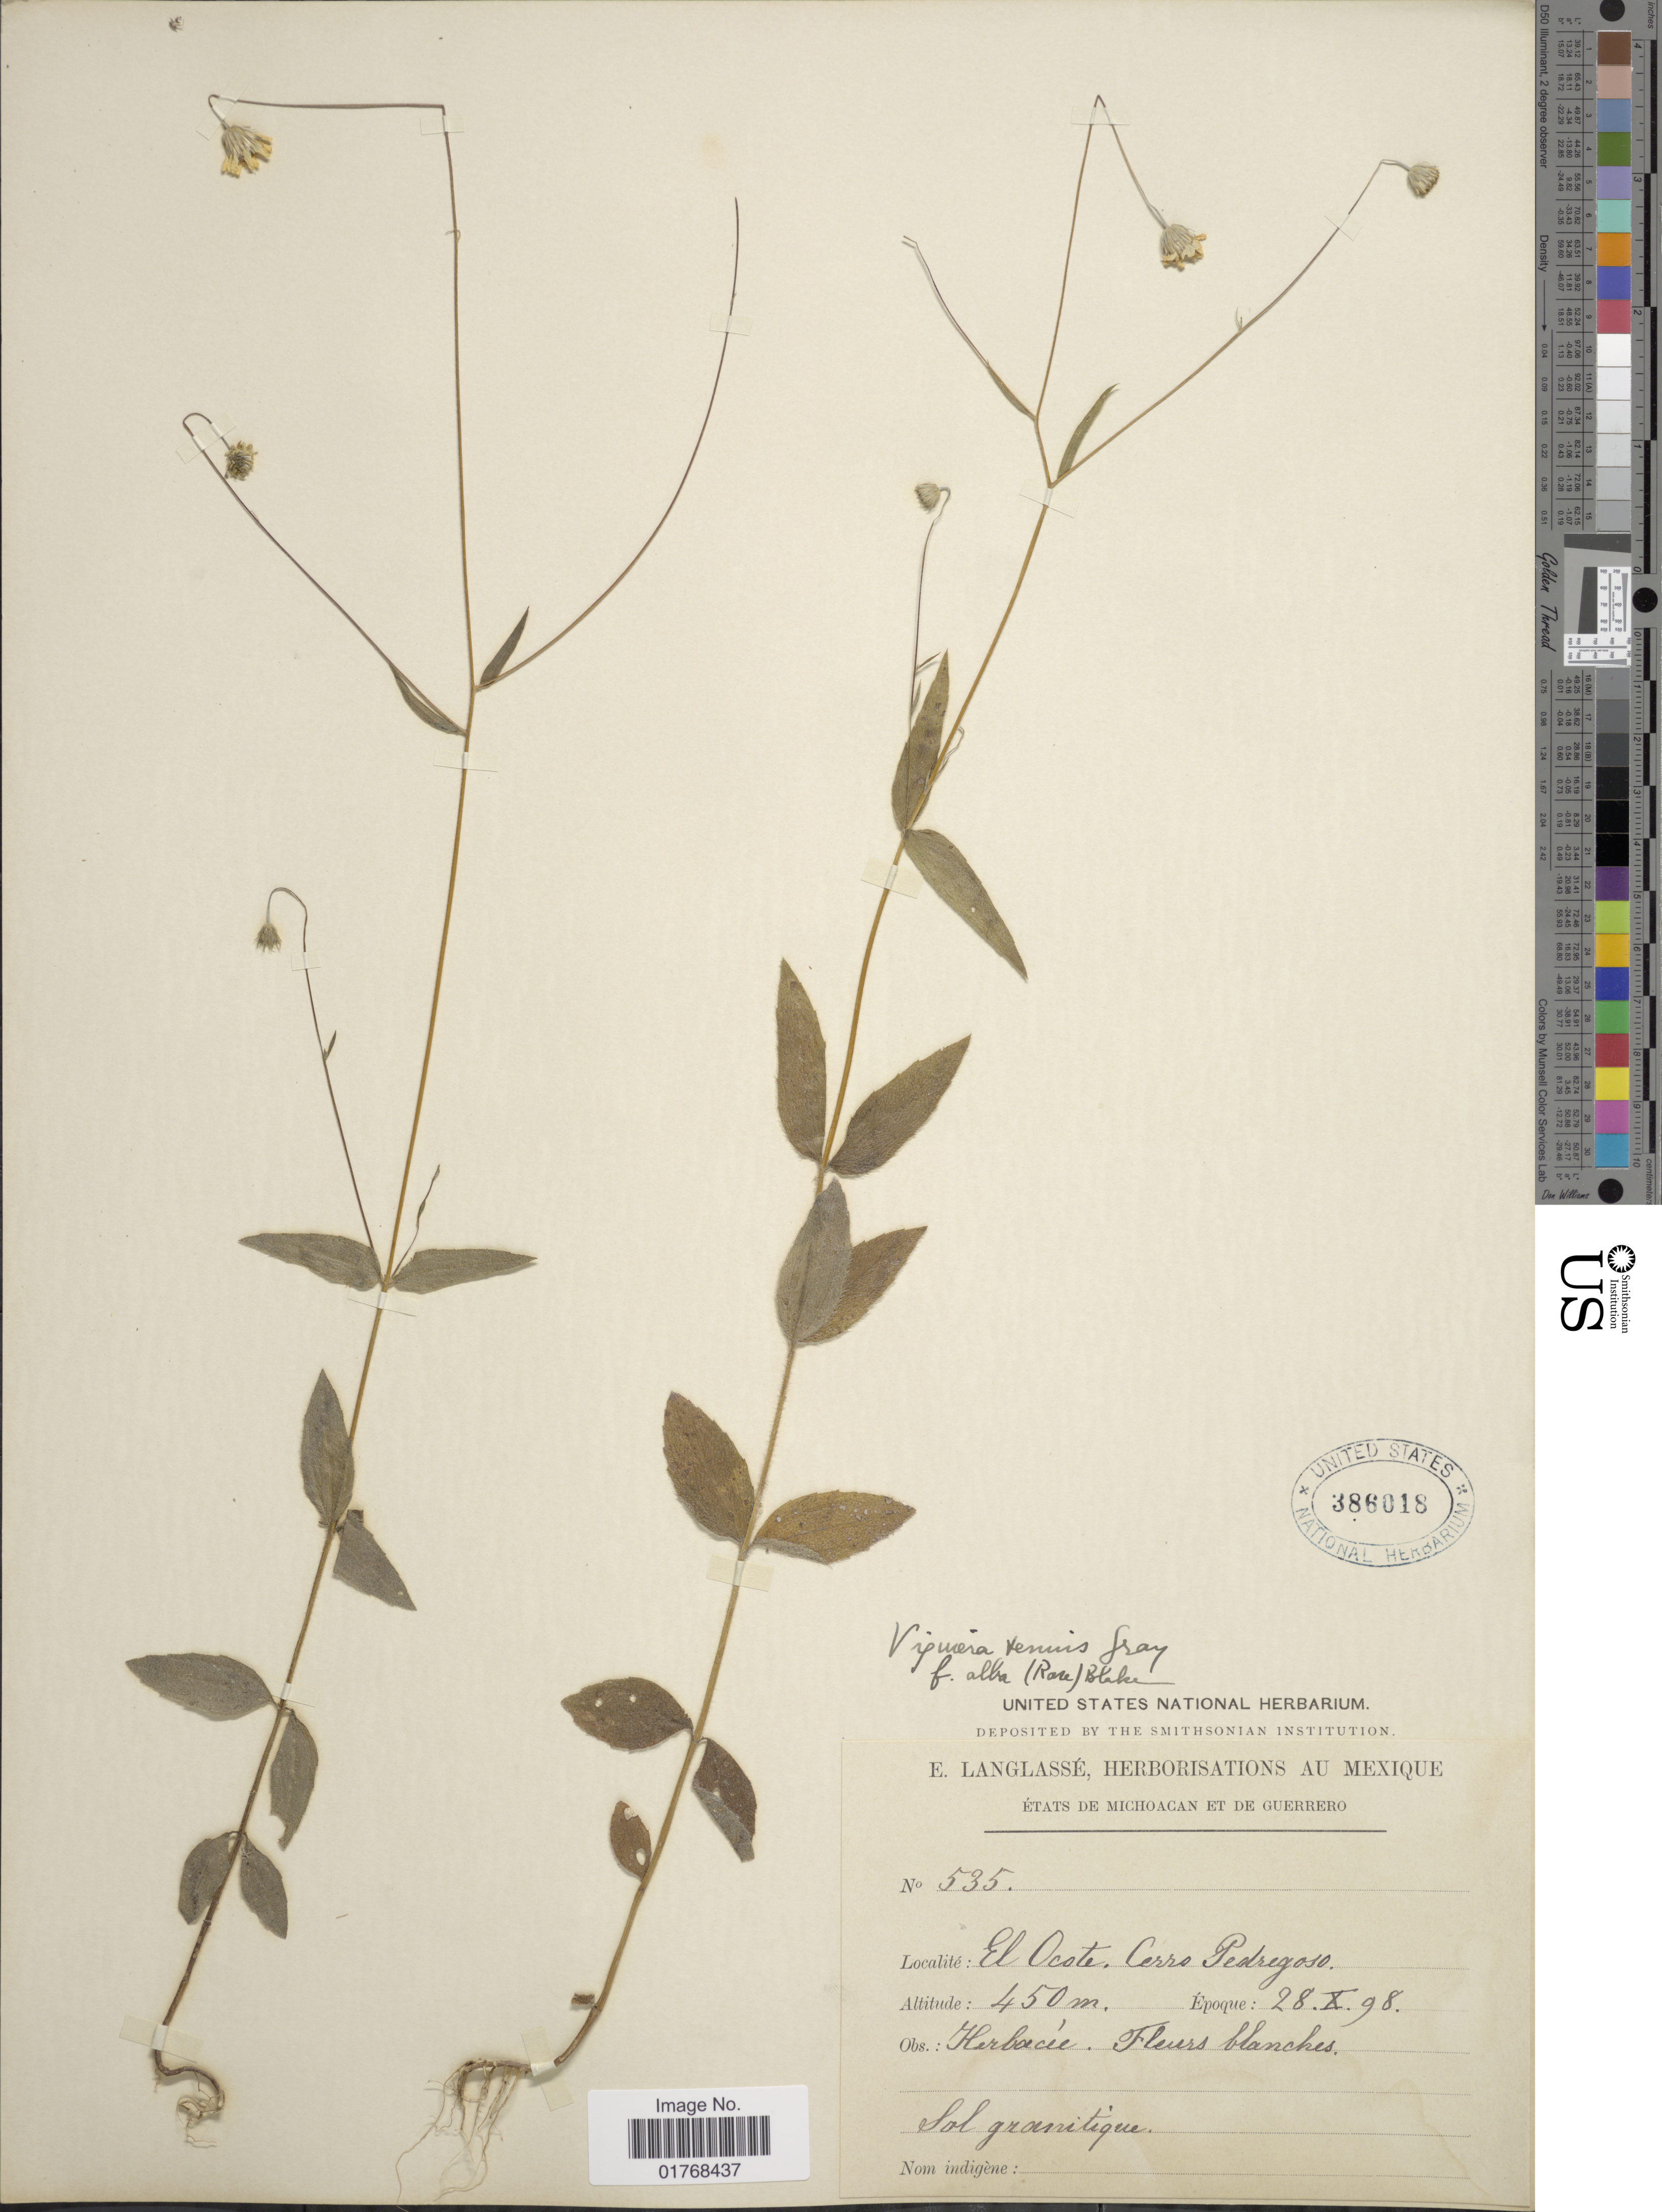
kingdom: Plantae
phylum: Tracheophyta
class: Magnoliopsida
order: Asterales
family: Asteraceae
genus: Viguiera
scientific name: Viguiera tenuis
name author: A. Gray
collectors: E. Langlassé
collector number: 535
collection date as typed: Transcribed d/m/y: 28/10/98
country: Mexico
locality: Etats de Michoacan et de Guerrero. El Ocote. Cerro Pedregoso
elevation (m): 450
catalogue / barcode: US 386018